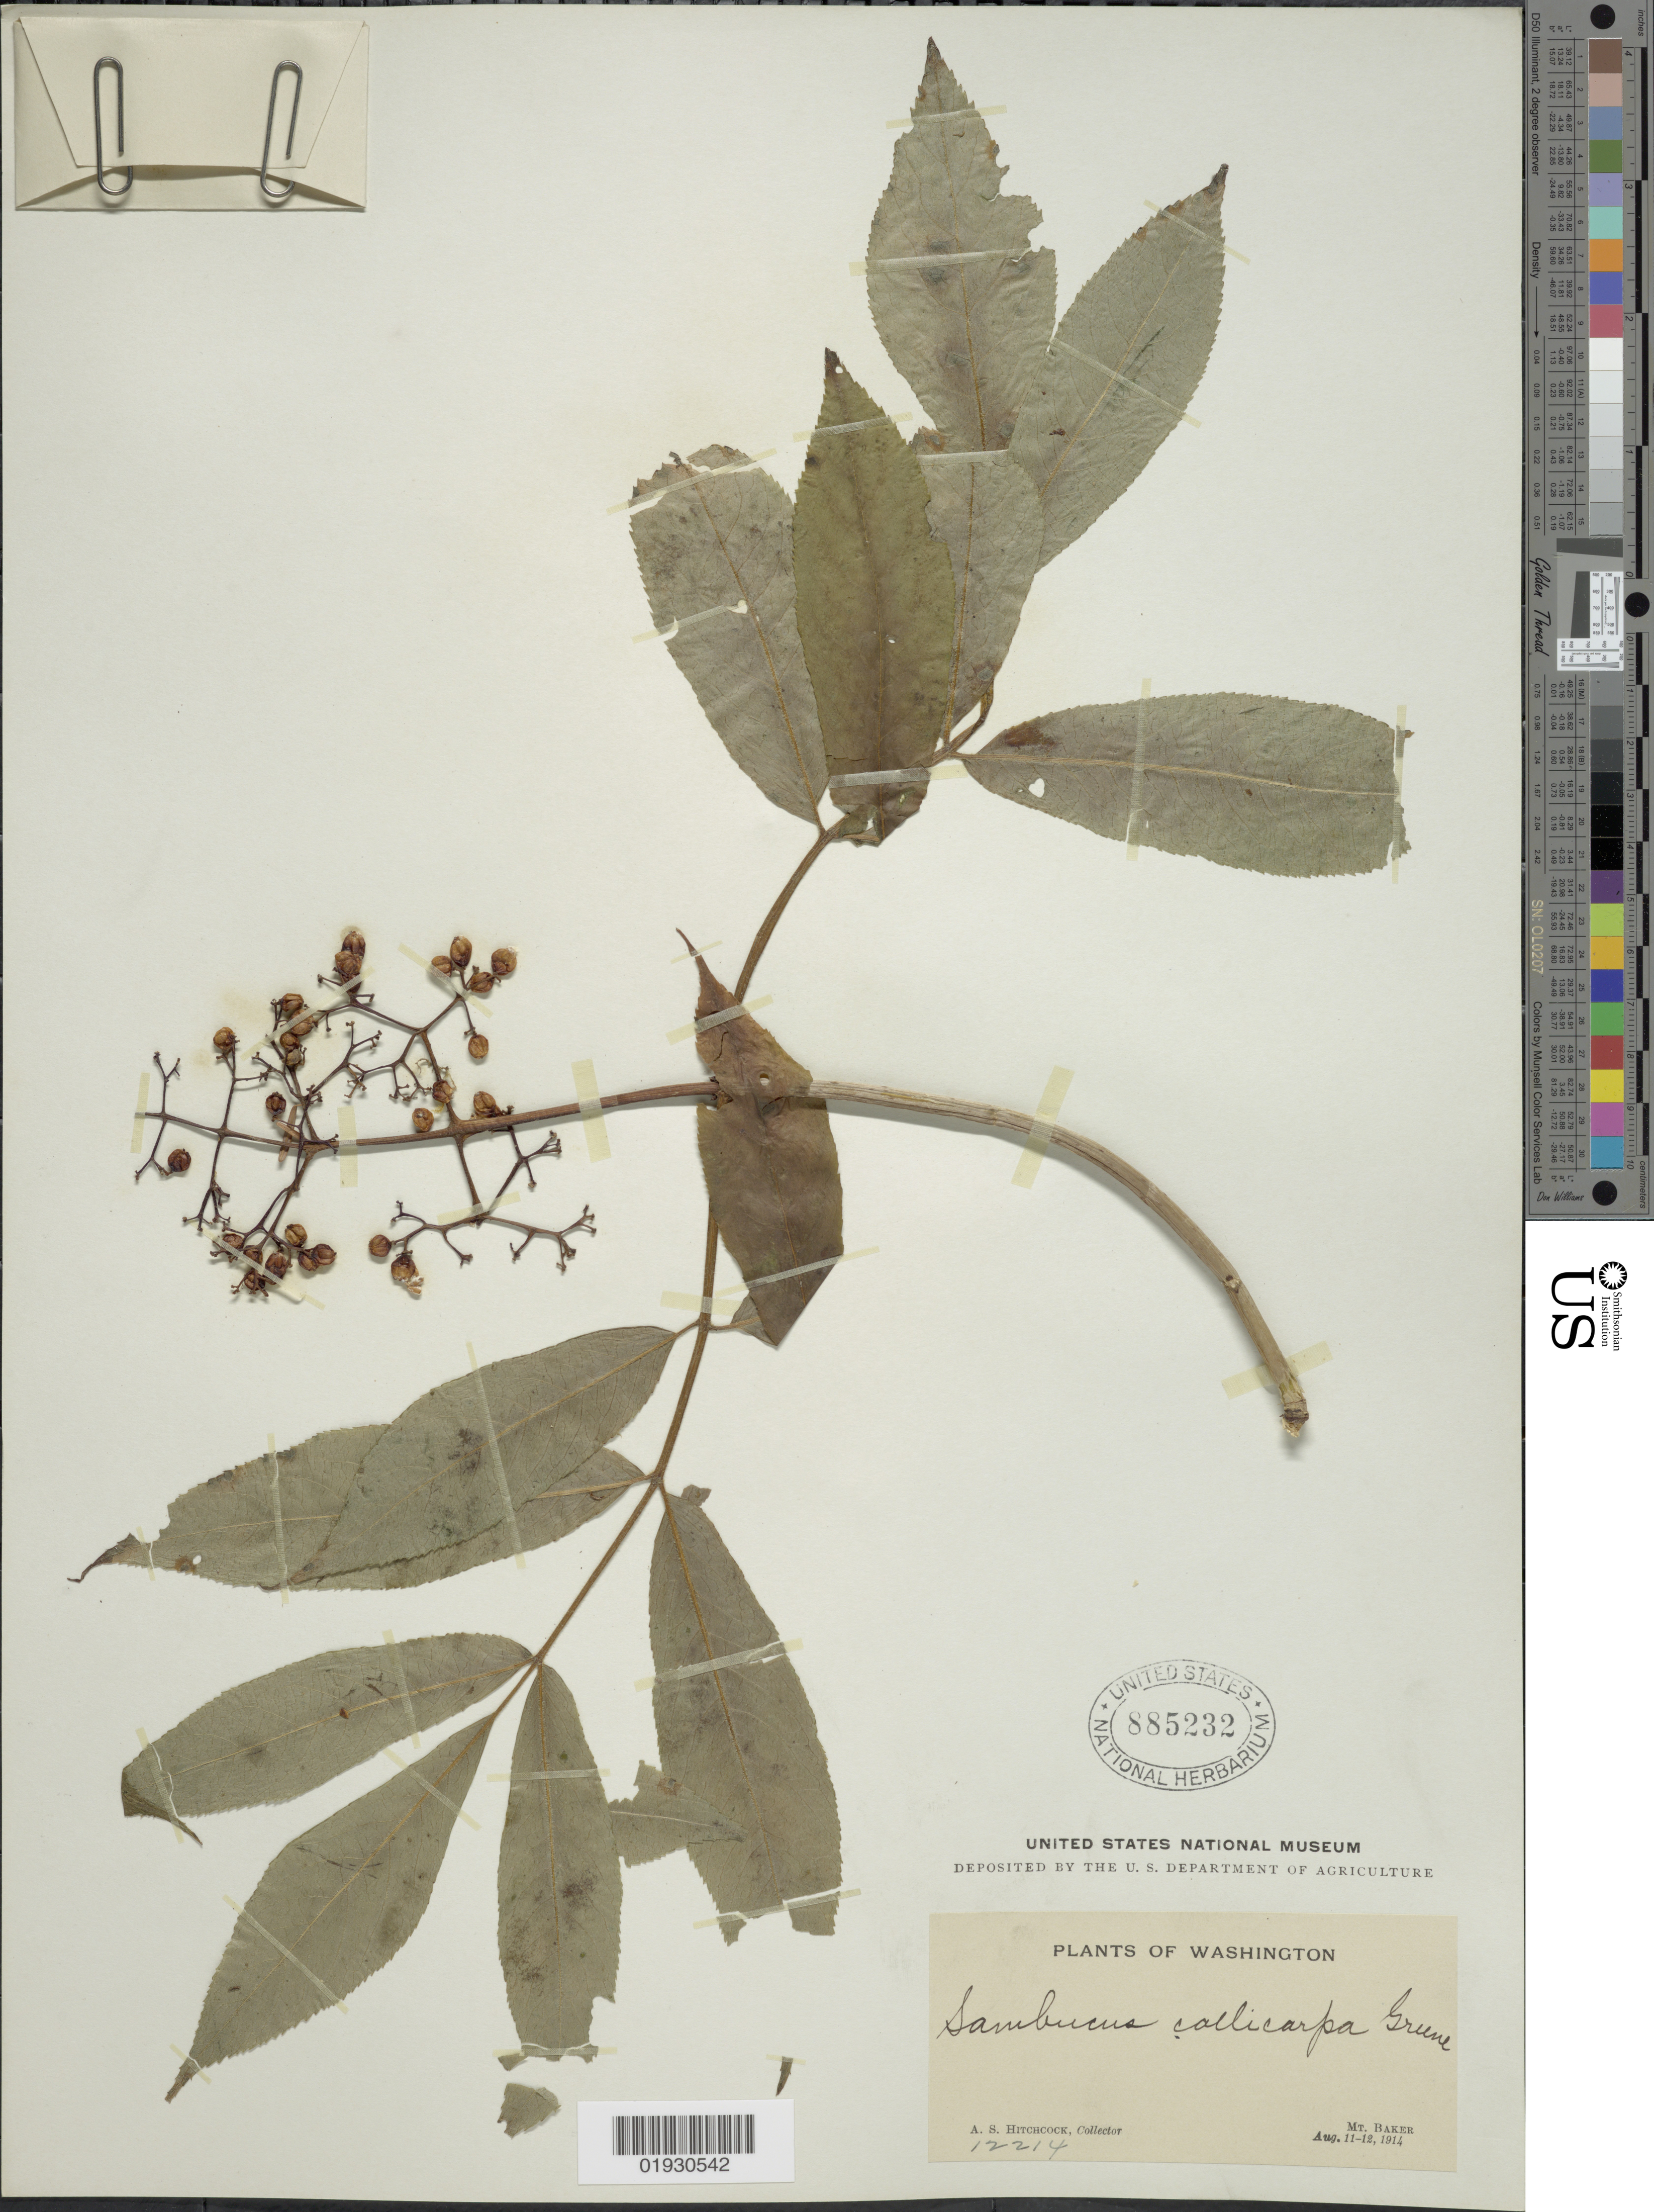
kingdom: Plantae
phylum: Tracheophyta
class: Magnoliopsida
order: Dipsacales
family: Viburnaceae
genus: Sambucus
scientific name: Sambucus callicarpa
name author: Greene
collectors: A. S. Hitchcock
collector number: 12214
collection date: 1914-08-11/1914-08-12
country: United States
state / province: Washington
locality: Mt. Baker.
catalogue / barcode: US 885232